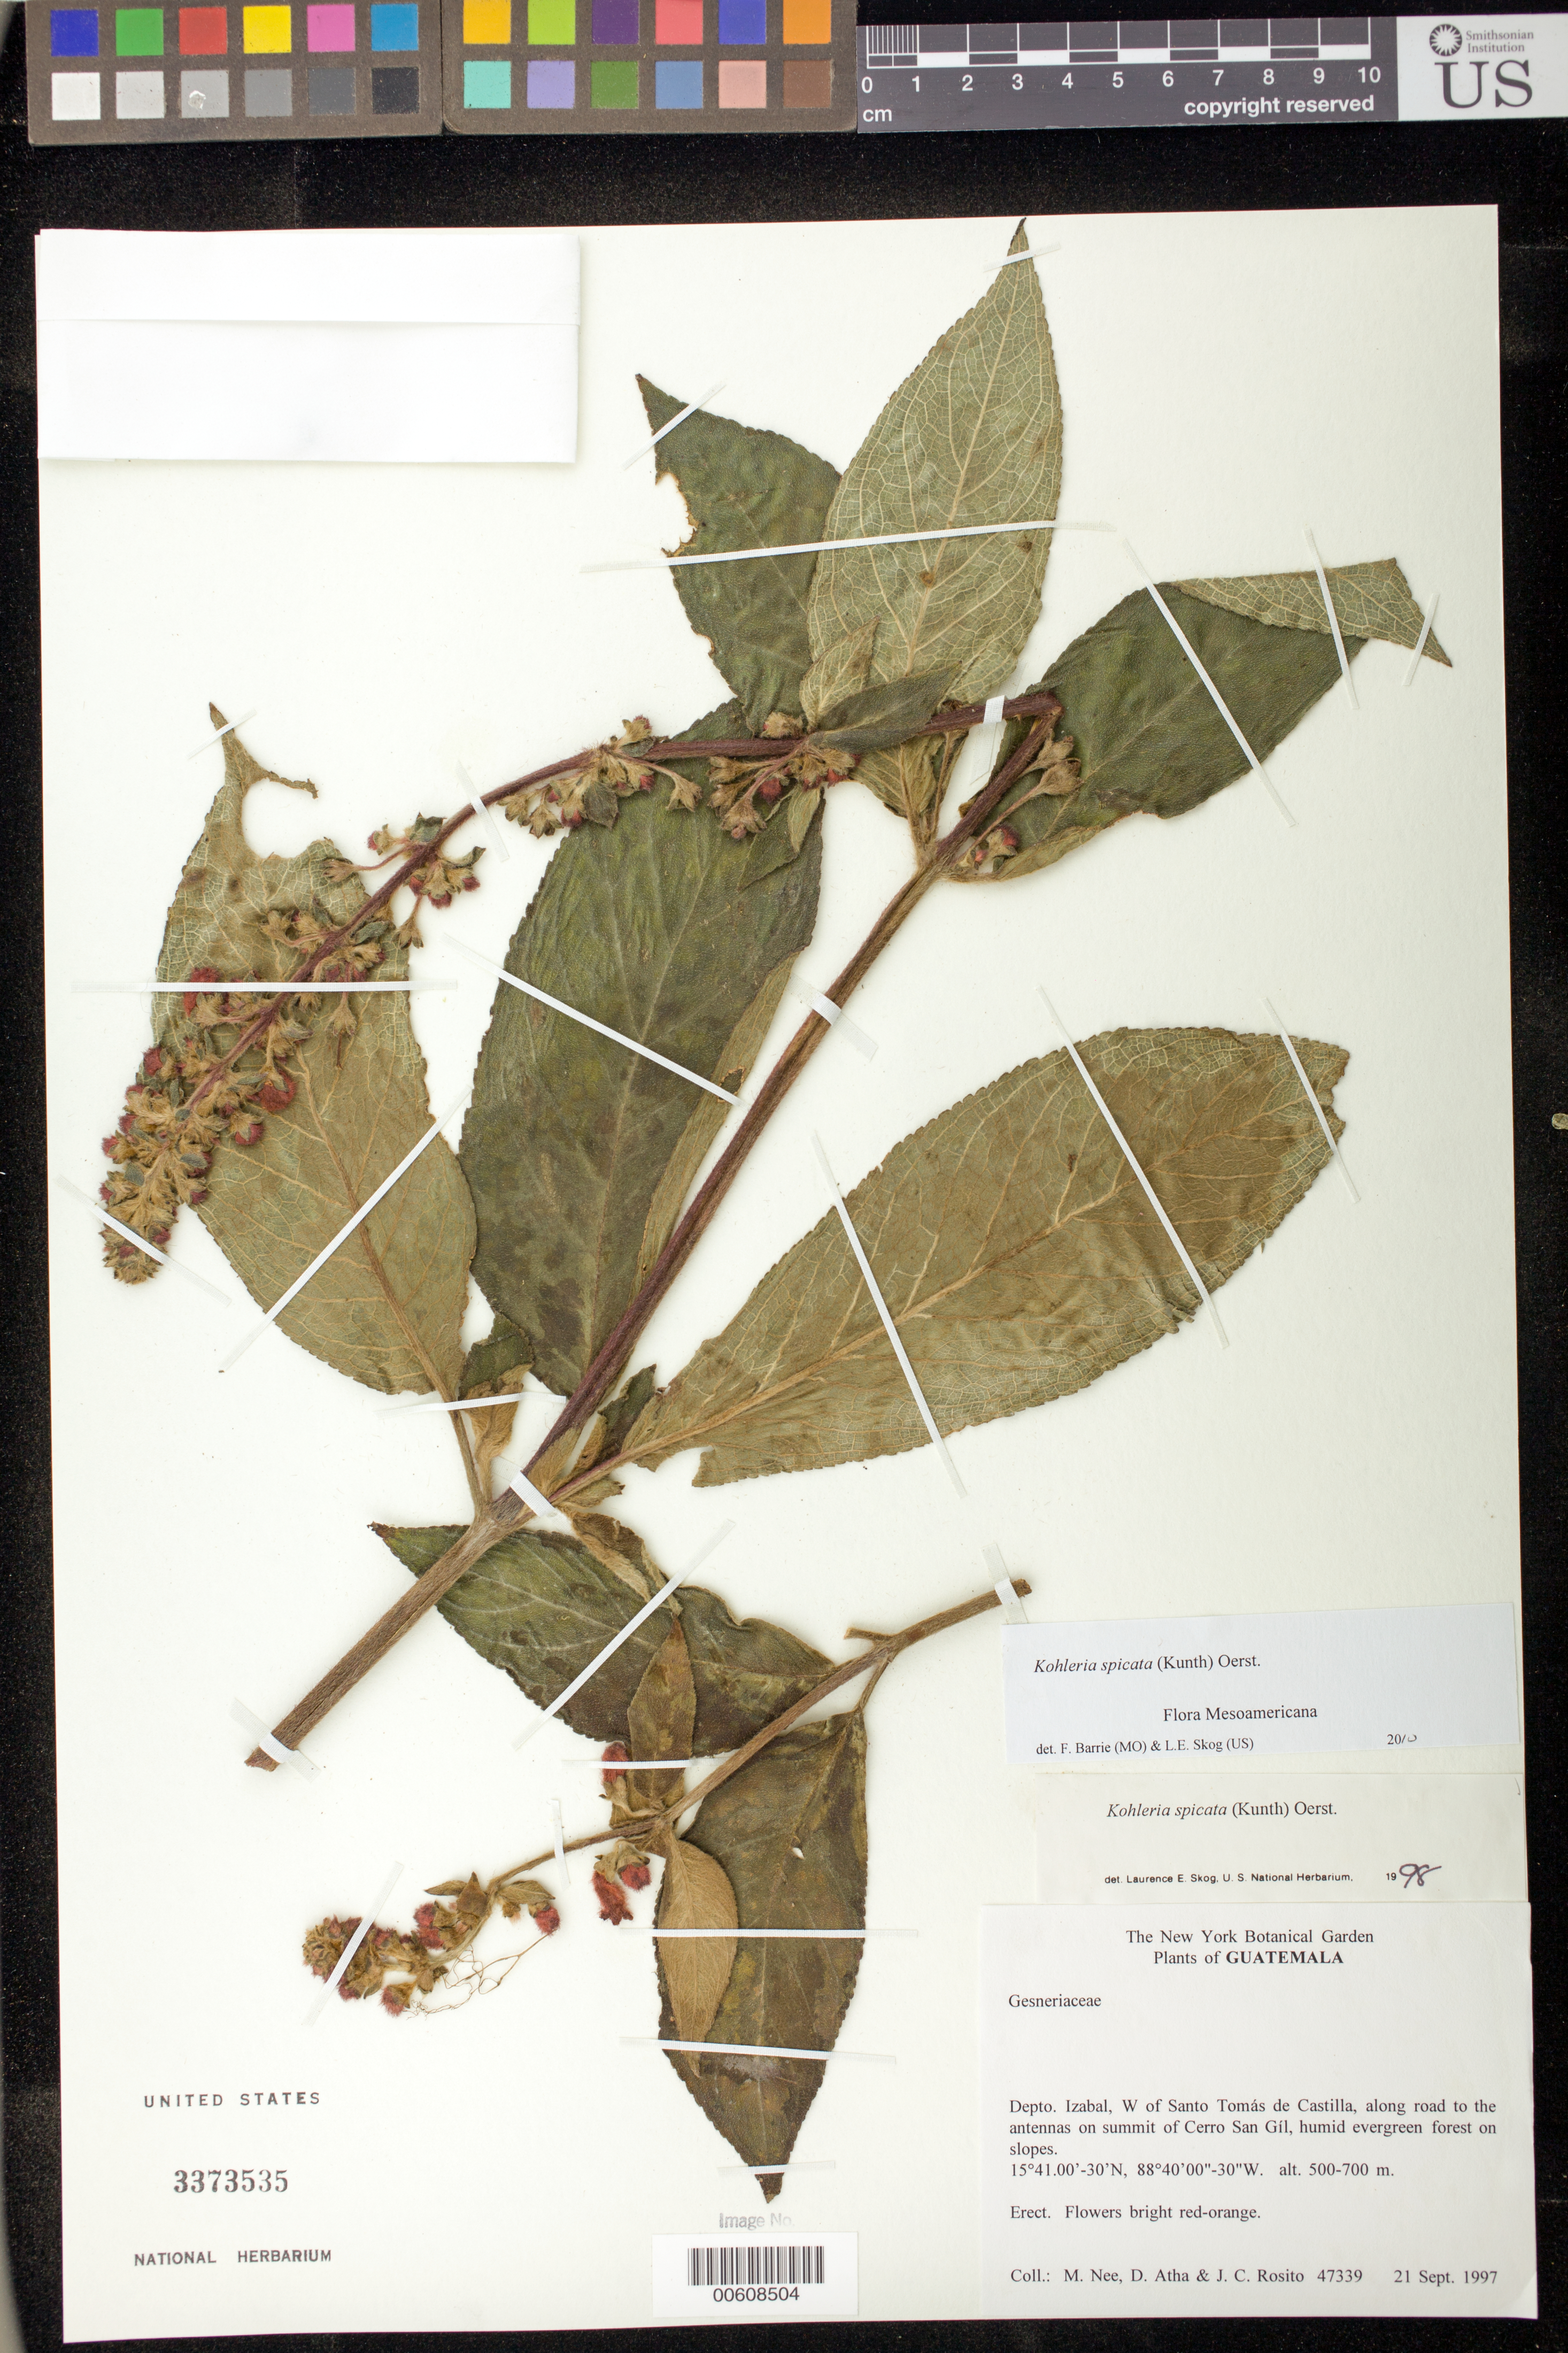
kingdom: Plantae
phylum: Tracheophyta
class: Magnoliopsida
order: Lamiales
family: Gesneriaceae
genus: Kohleria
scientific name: Kohleria spicata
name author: (Kunth) Oerst.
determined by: Skog, Laurence E.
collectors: M. Nee, D. Atha & J. Rosito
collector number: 47339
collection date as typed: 21 Sep 1997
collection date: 1997-09-21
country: Guatemala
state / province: Izabal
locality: W of Santo Tomás de Castilla, along road to the antennas on summit of Cerro San Gíl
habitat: Humid evergreen forest on slopes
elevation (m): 500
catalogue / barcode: US 3373535